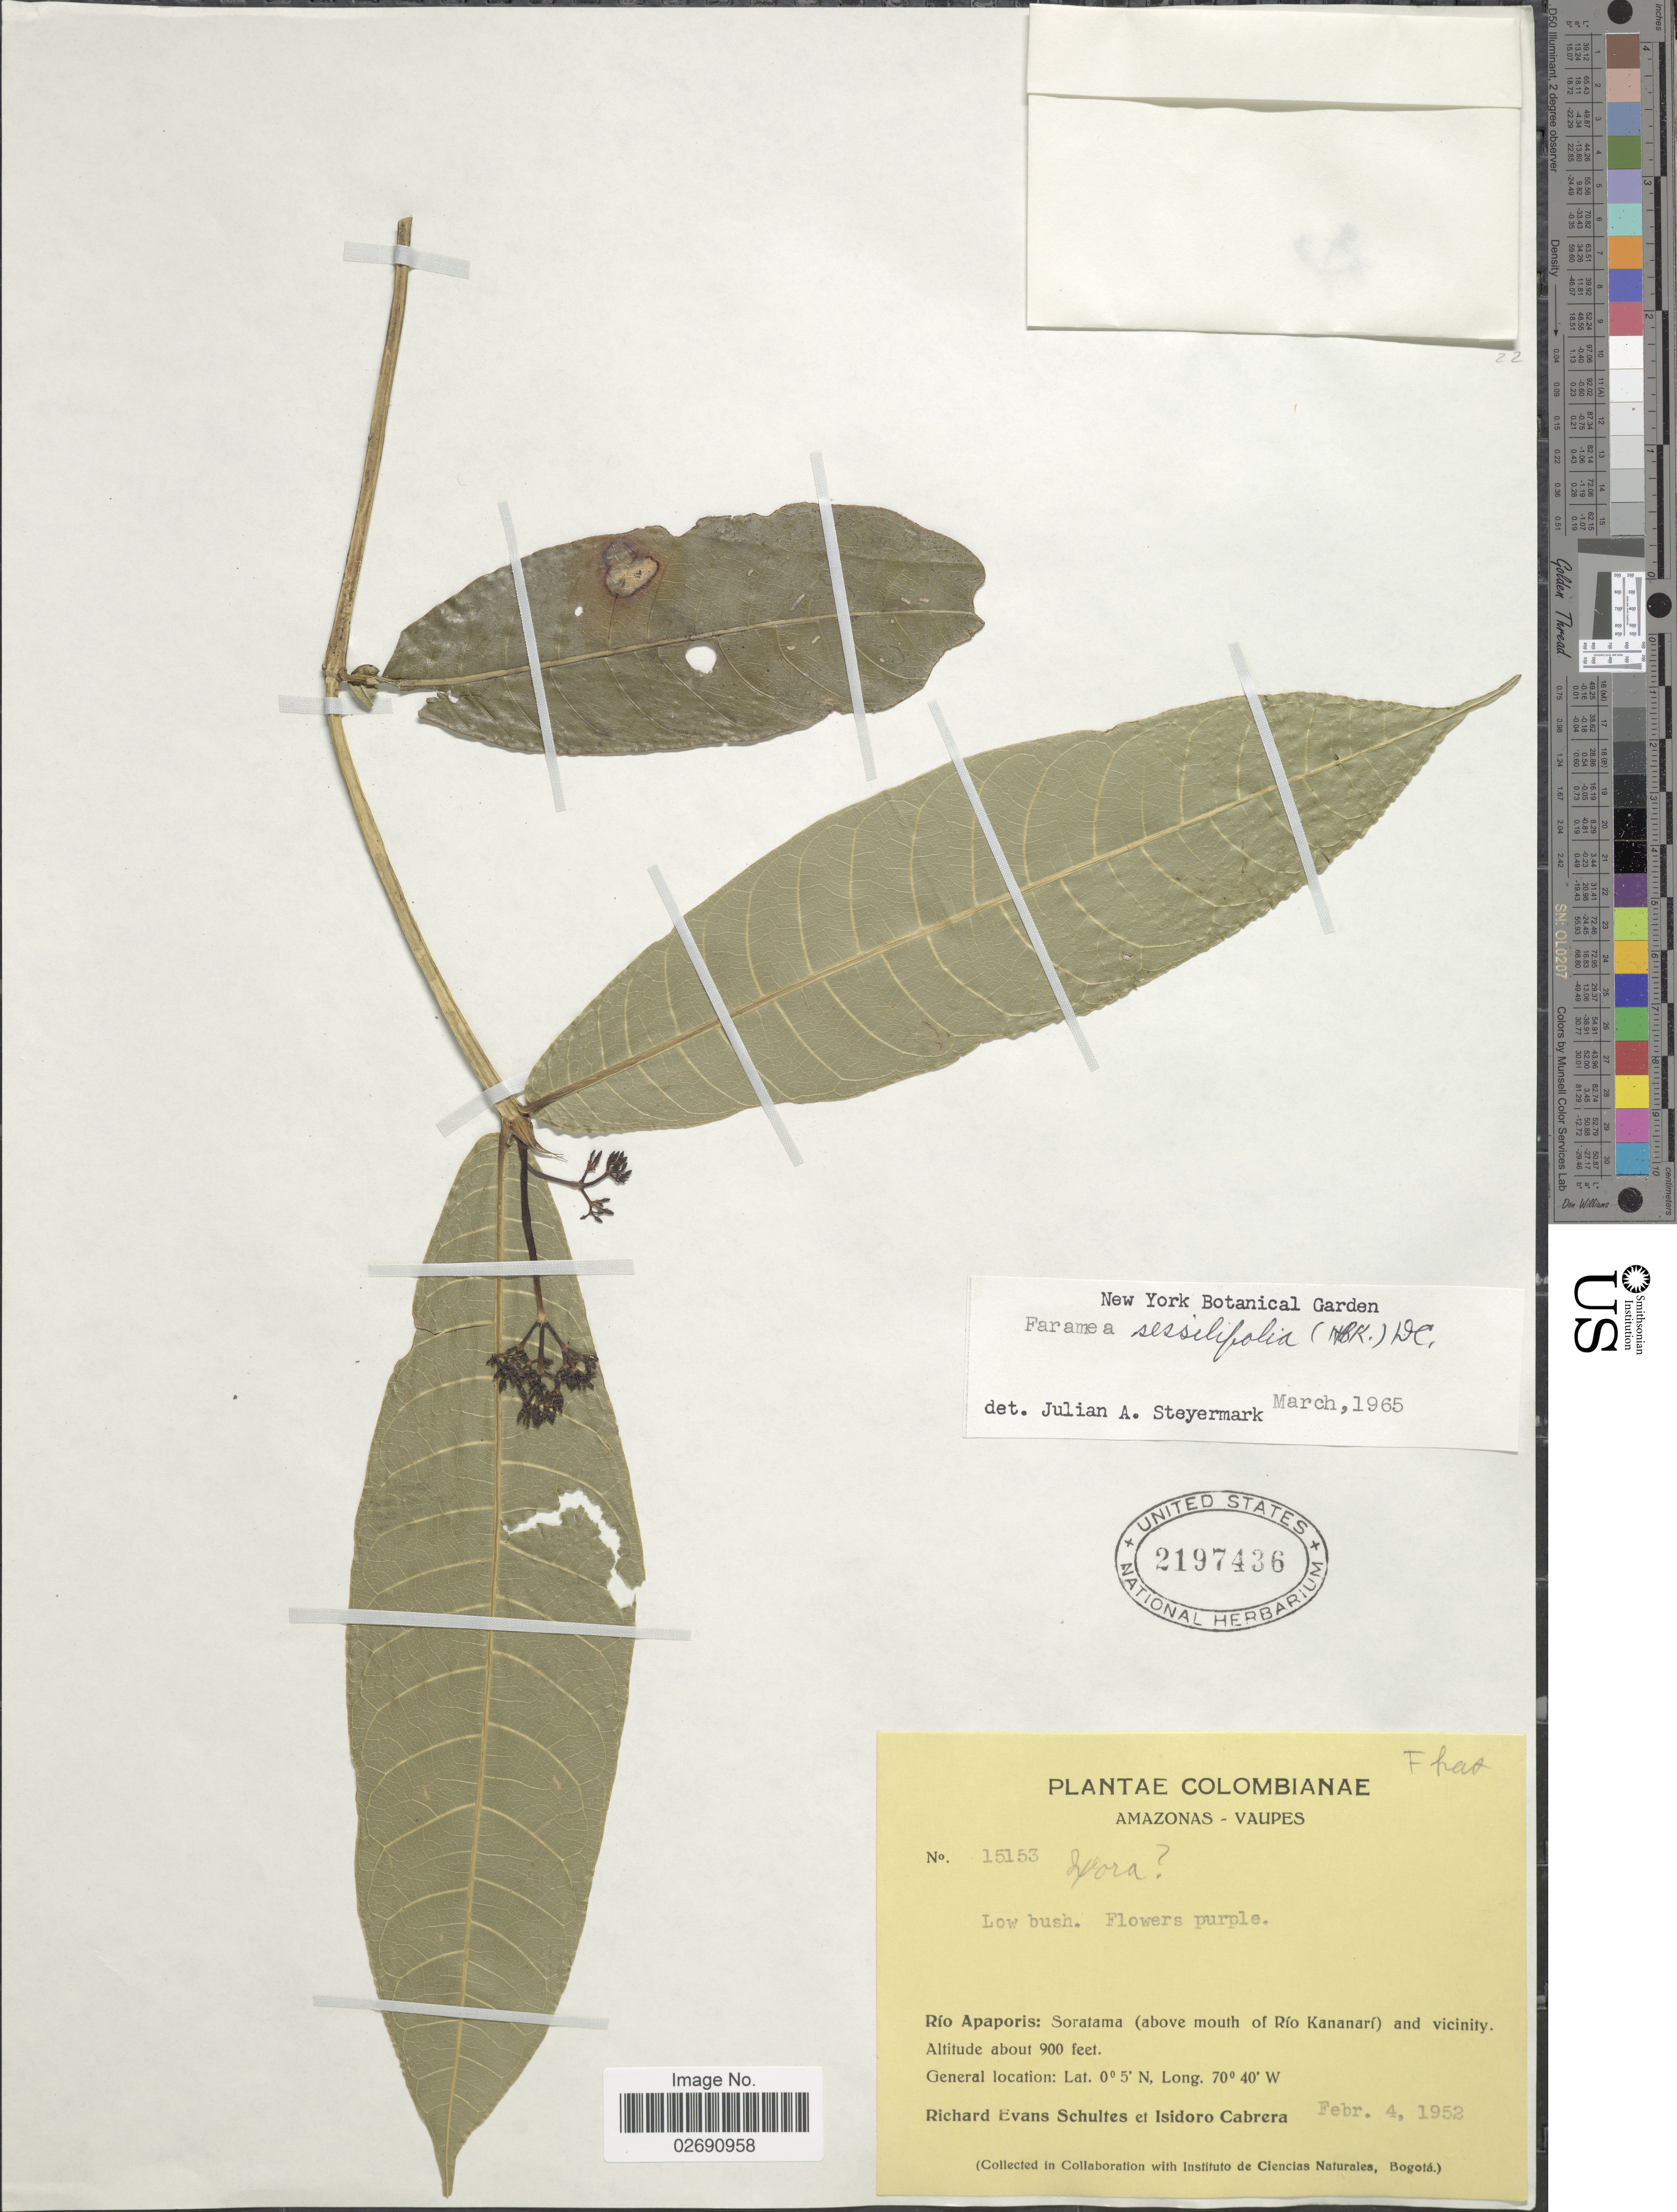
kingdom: Plantae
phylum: Tracheophyta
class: Magnoliopsida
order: Gentianales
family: Rubiaceae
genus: Faramea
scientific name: Faramea sessilifolia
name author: (Kunth) DC.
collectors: R. E. Schultes & I. Cabrera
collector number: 15153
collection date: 1952-02-04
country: Colombia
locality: Amazonas-Vaupes. Rio Apaporis: Soratama (above mouth of Rio Kananari) and vicinity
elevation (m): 274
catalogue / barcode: US 2197436